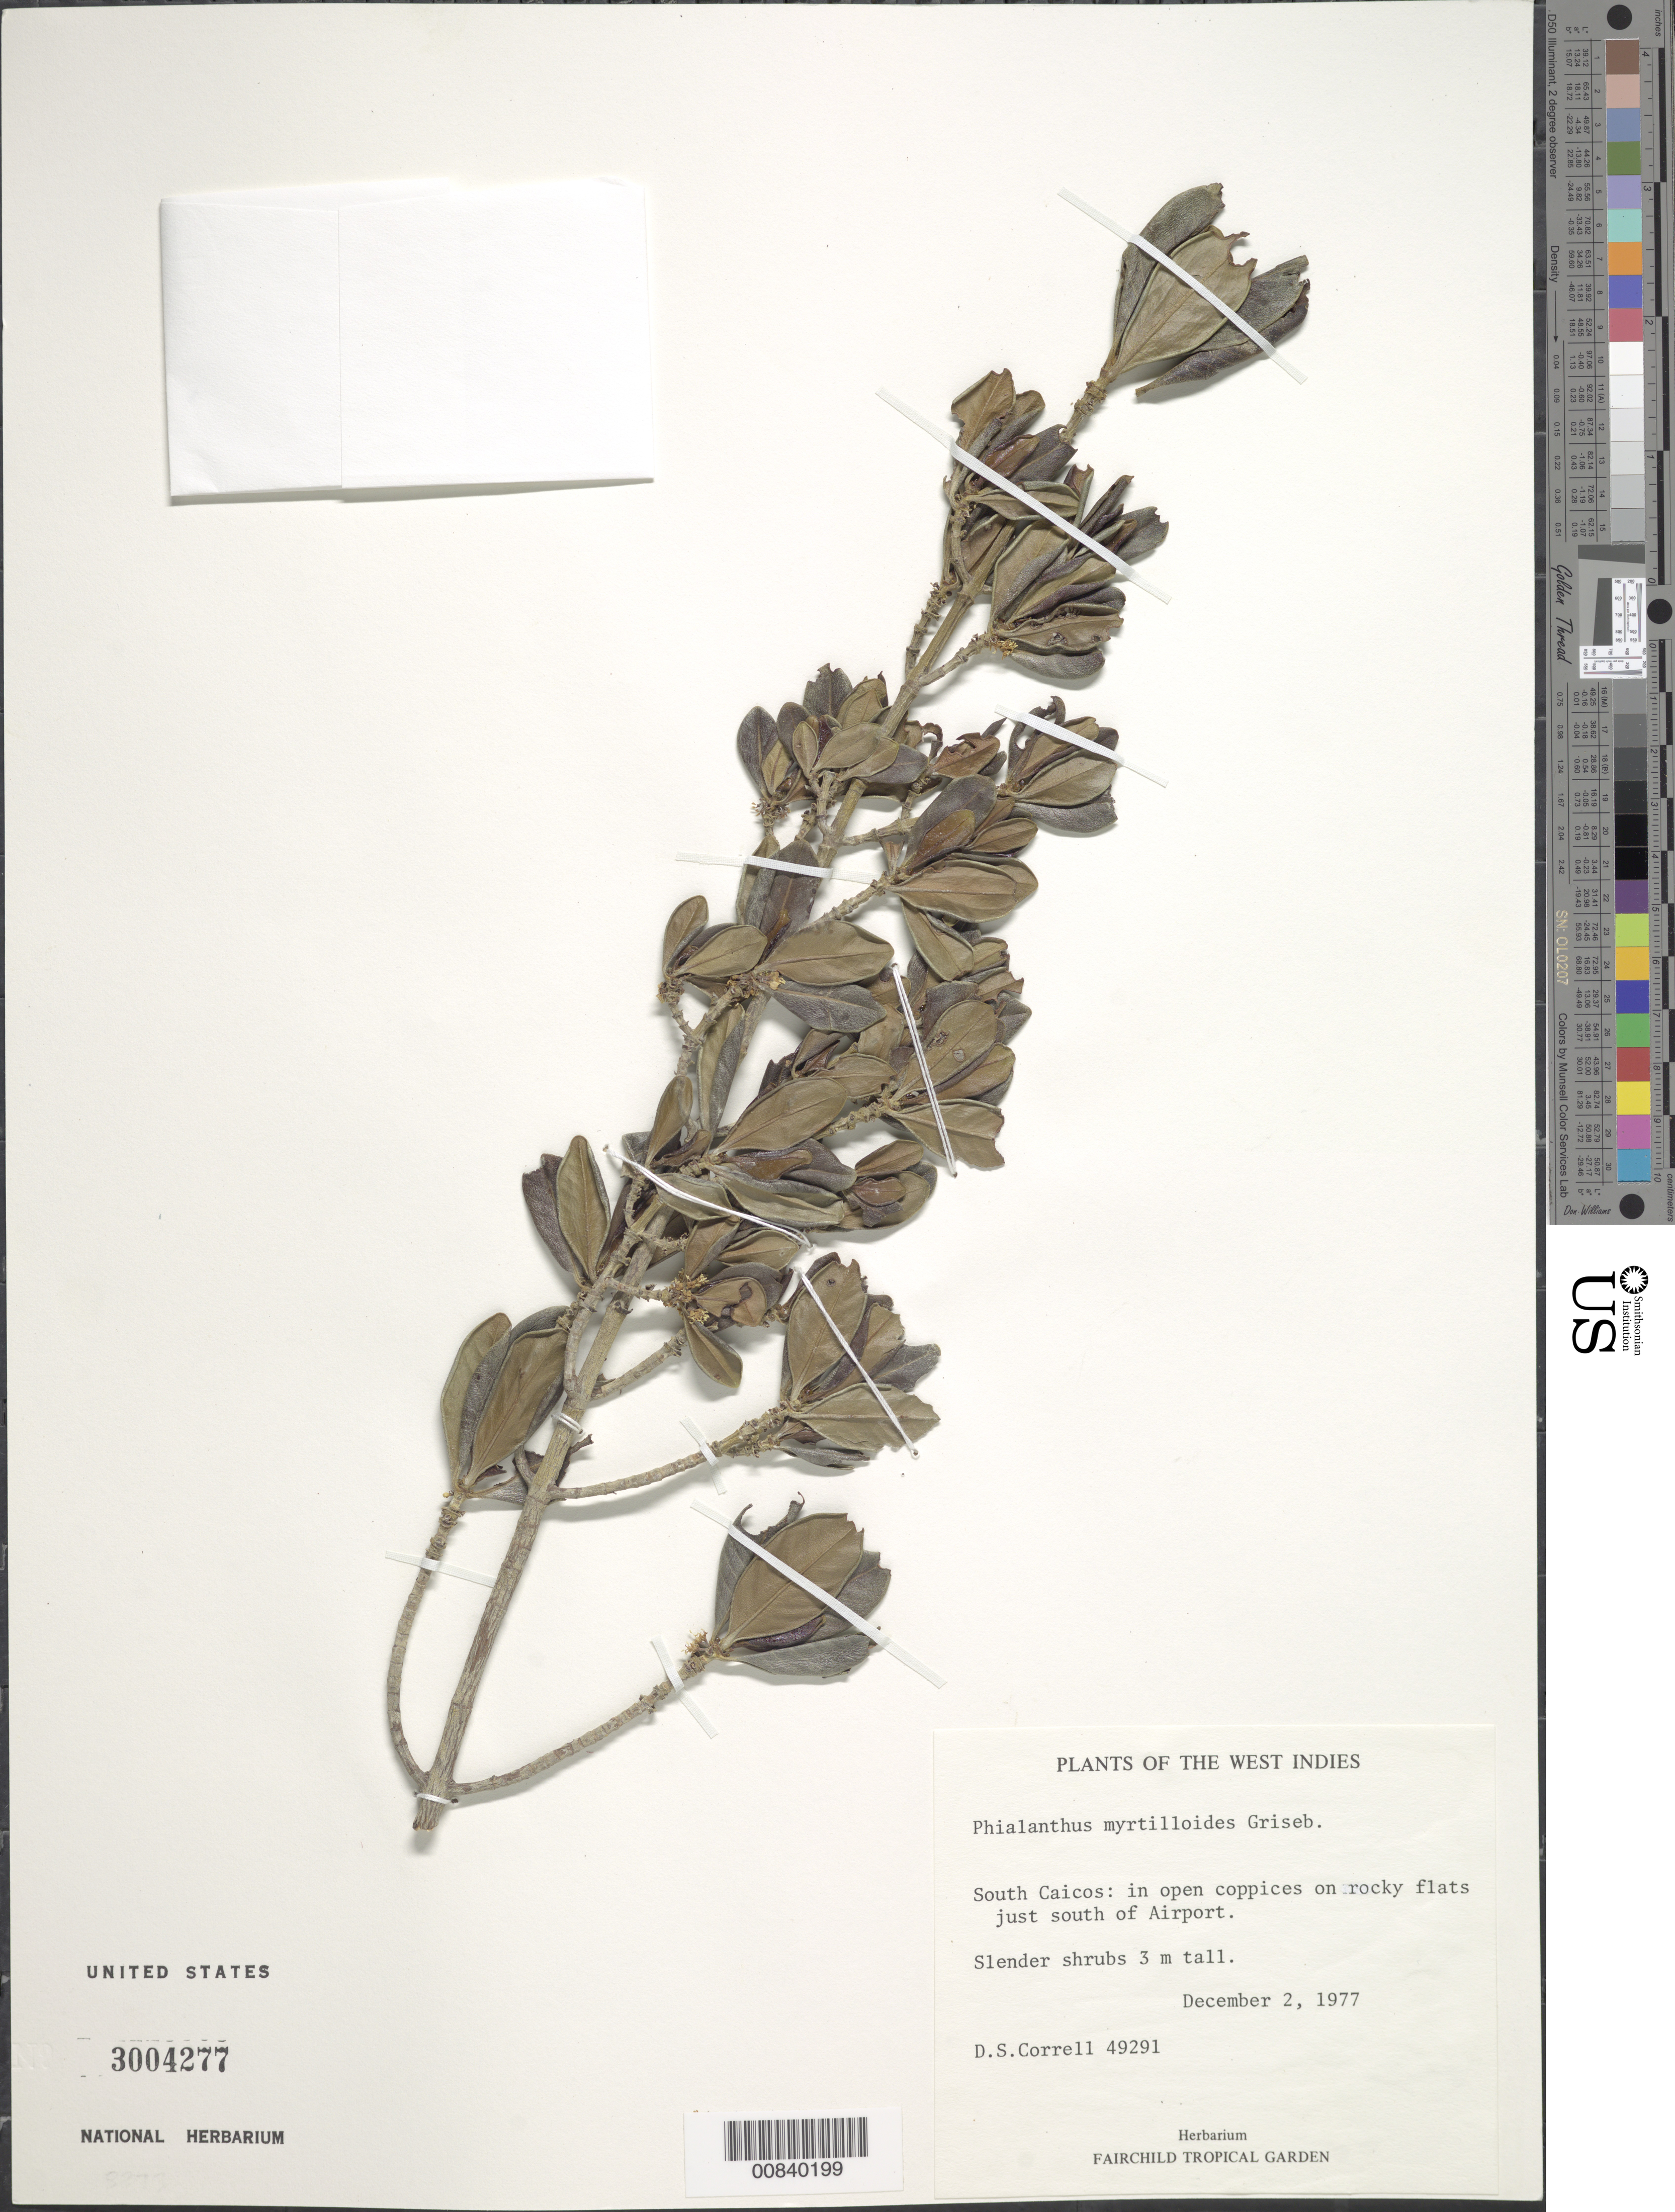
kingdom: Plantae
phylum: Tracheophyta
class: Magnoliopsida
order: Gentianales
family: Rubiaceae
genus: Phialanthus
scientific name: Phialanthus myrtilloides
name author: Griseb.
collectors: D. S. Correll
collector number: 49291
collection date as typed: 02 Dec 1977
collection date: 1977-12-02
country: Bahamas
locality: South Caicos, just south of Airport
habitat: In open coppices on rocky flats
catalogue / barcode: US 3004277